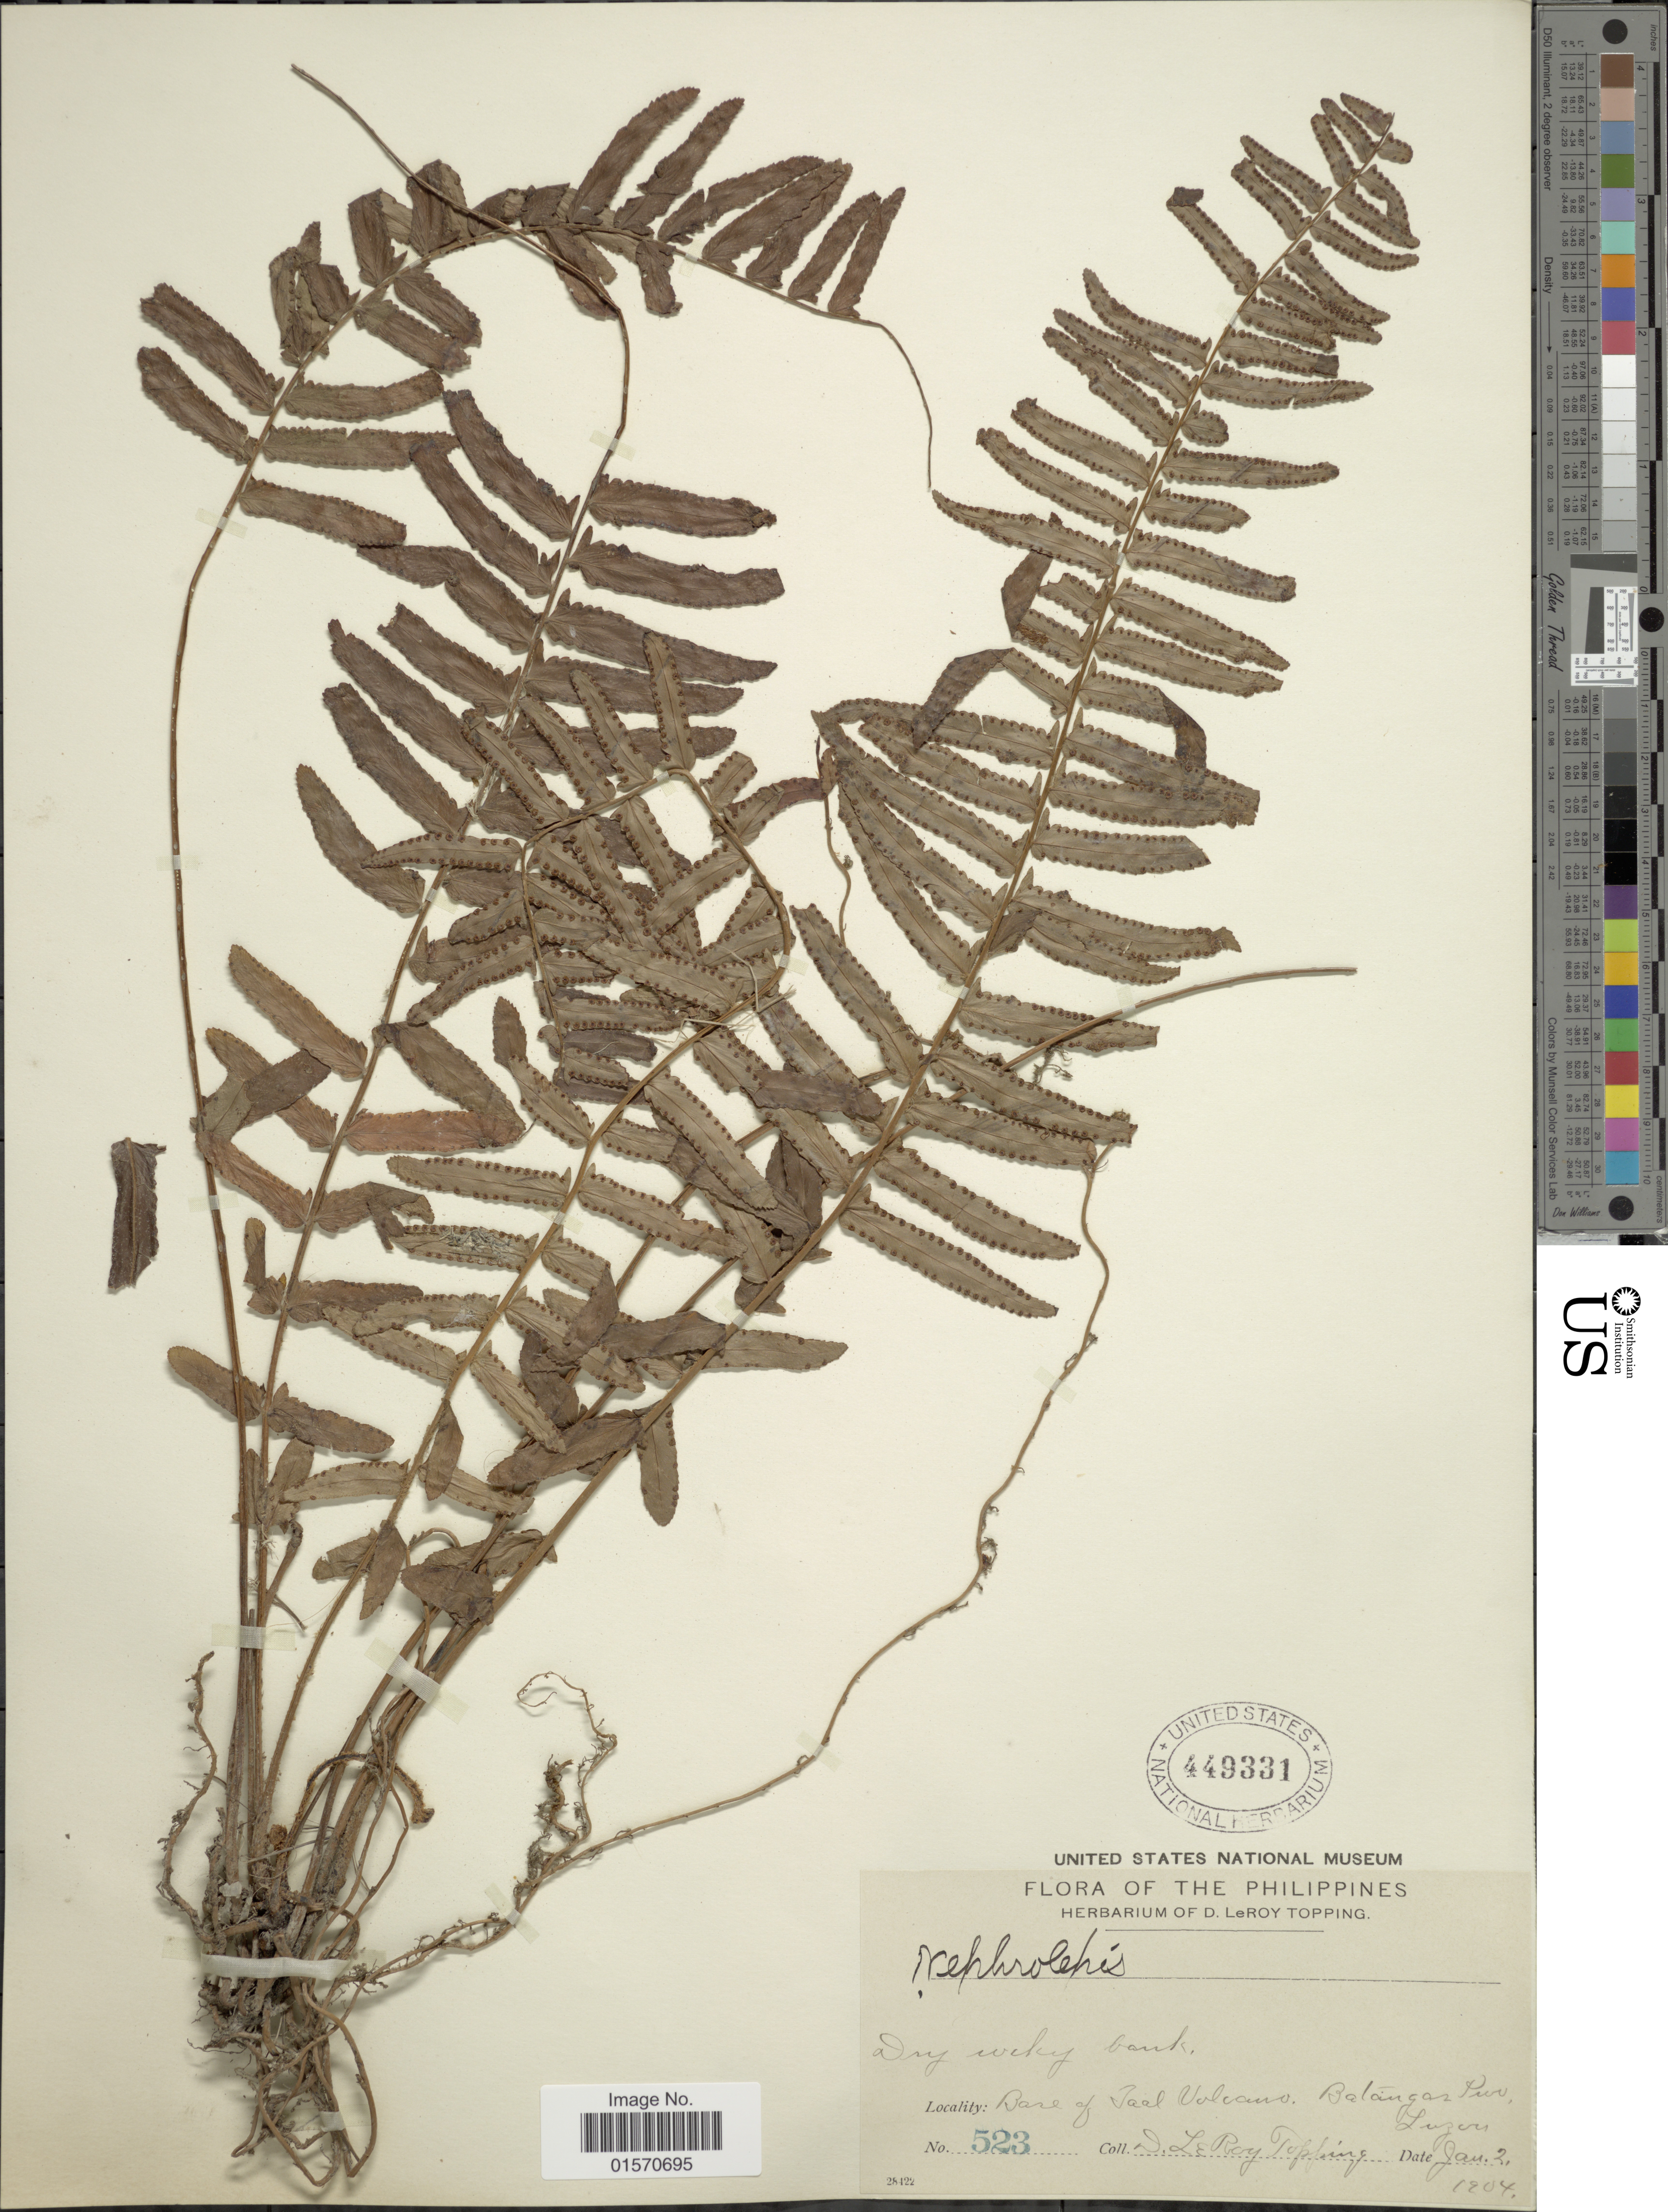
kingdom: Plantae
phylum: Tracheophyta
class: Polypodiopsida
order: Polypodiales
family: Nephrolepidaceae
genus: Nephrolepis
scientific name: Nephrolepis rufescens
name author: Wawra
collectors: D. L. Topping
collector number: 523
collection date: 1904-01-02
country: Philippines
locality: Base of Taal Volcano, Batangar Prov., Luzon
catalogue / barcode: US 449331